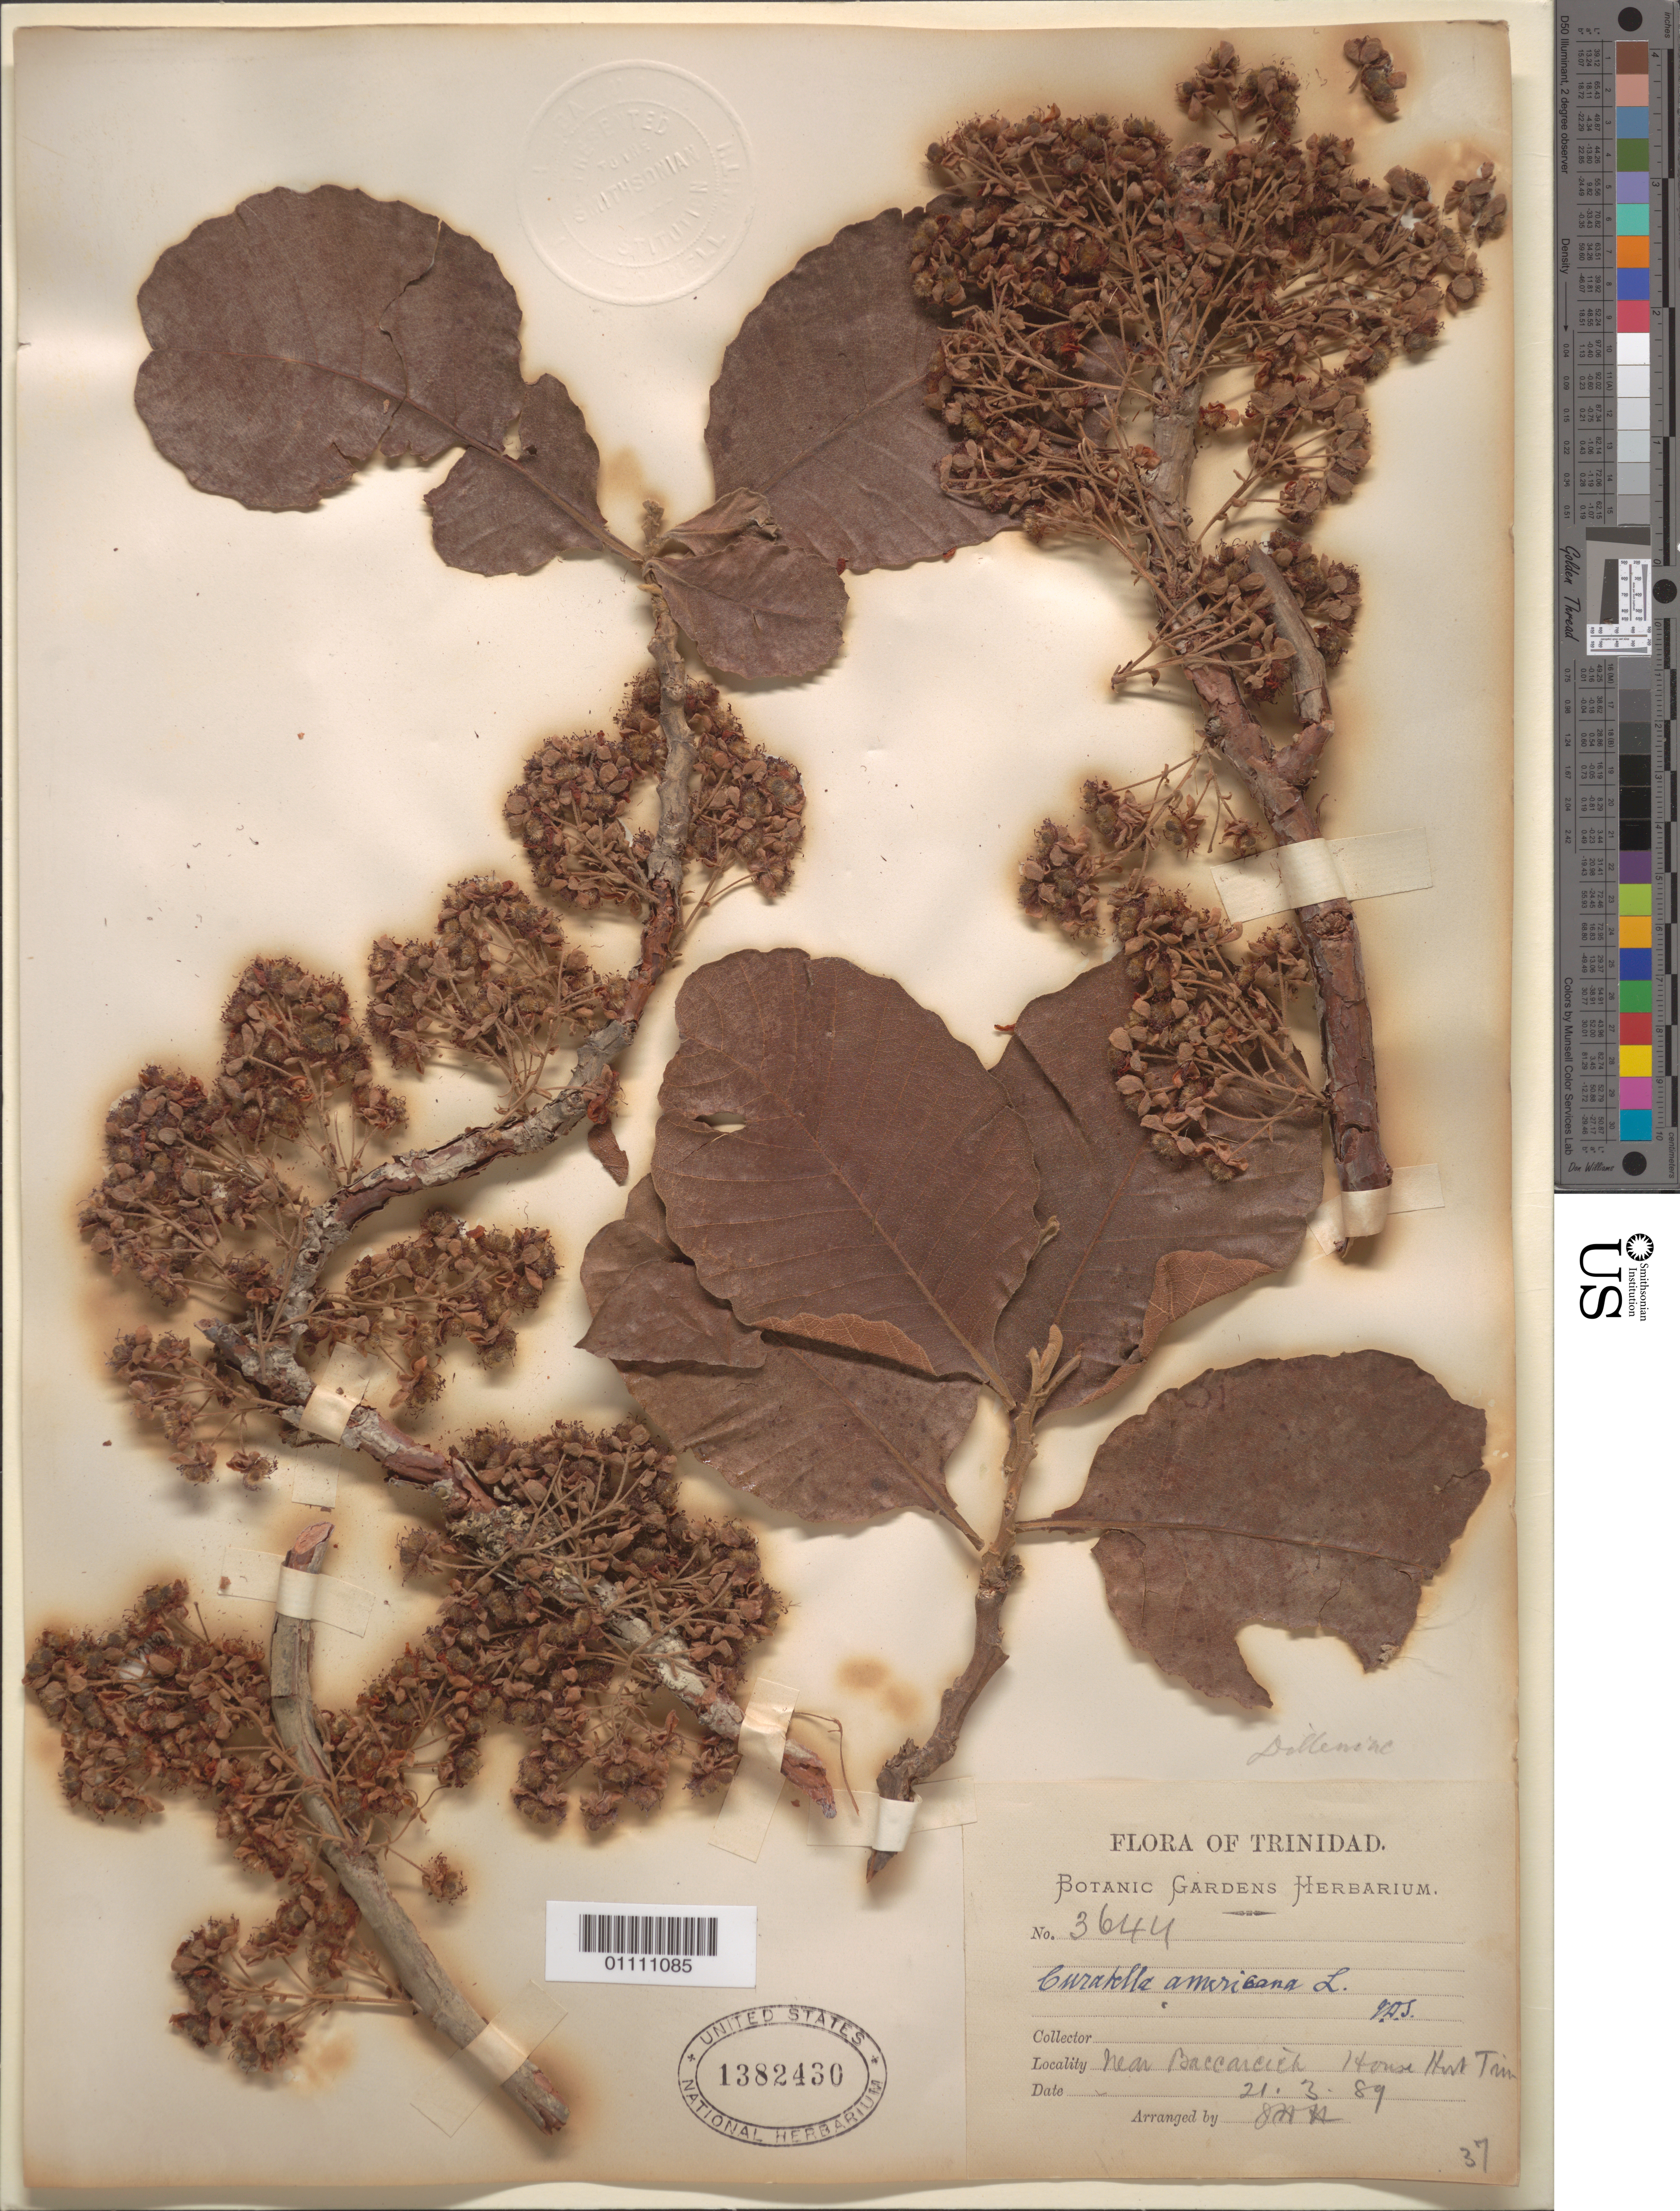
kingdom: Plantae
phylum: Tracheophyta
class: Magnoliopsida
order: Dilleniales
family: Dilleniaceae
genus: Curatella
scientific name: Curatella americana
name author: L.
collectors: Botanic Gardens Herbarium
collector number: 3644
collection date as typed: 21 Feb 1889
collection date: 1889-02-21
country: Trinidad and Tobago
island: Trinidad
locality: near Baccancien (Baccanal?), House Hut Trim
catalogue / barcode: US 1382430